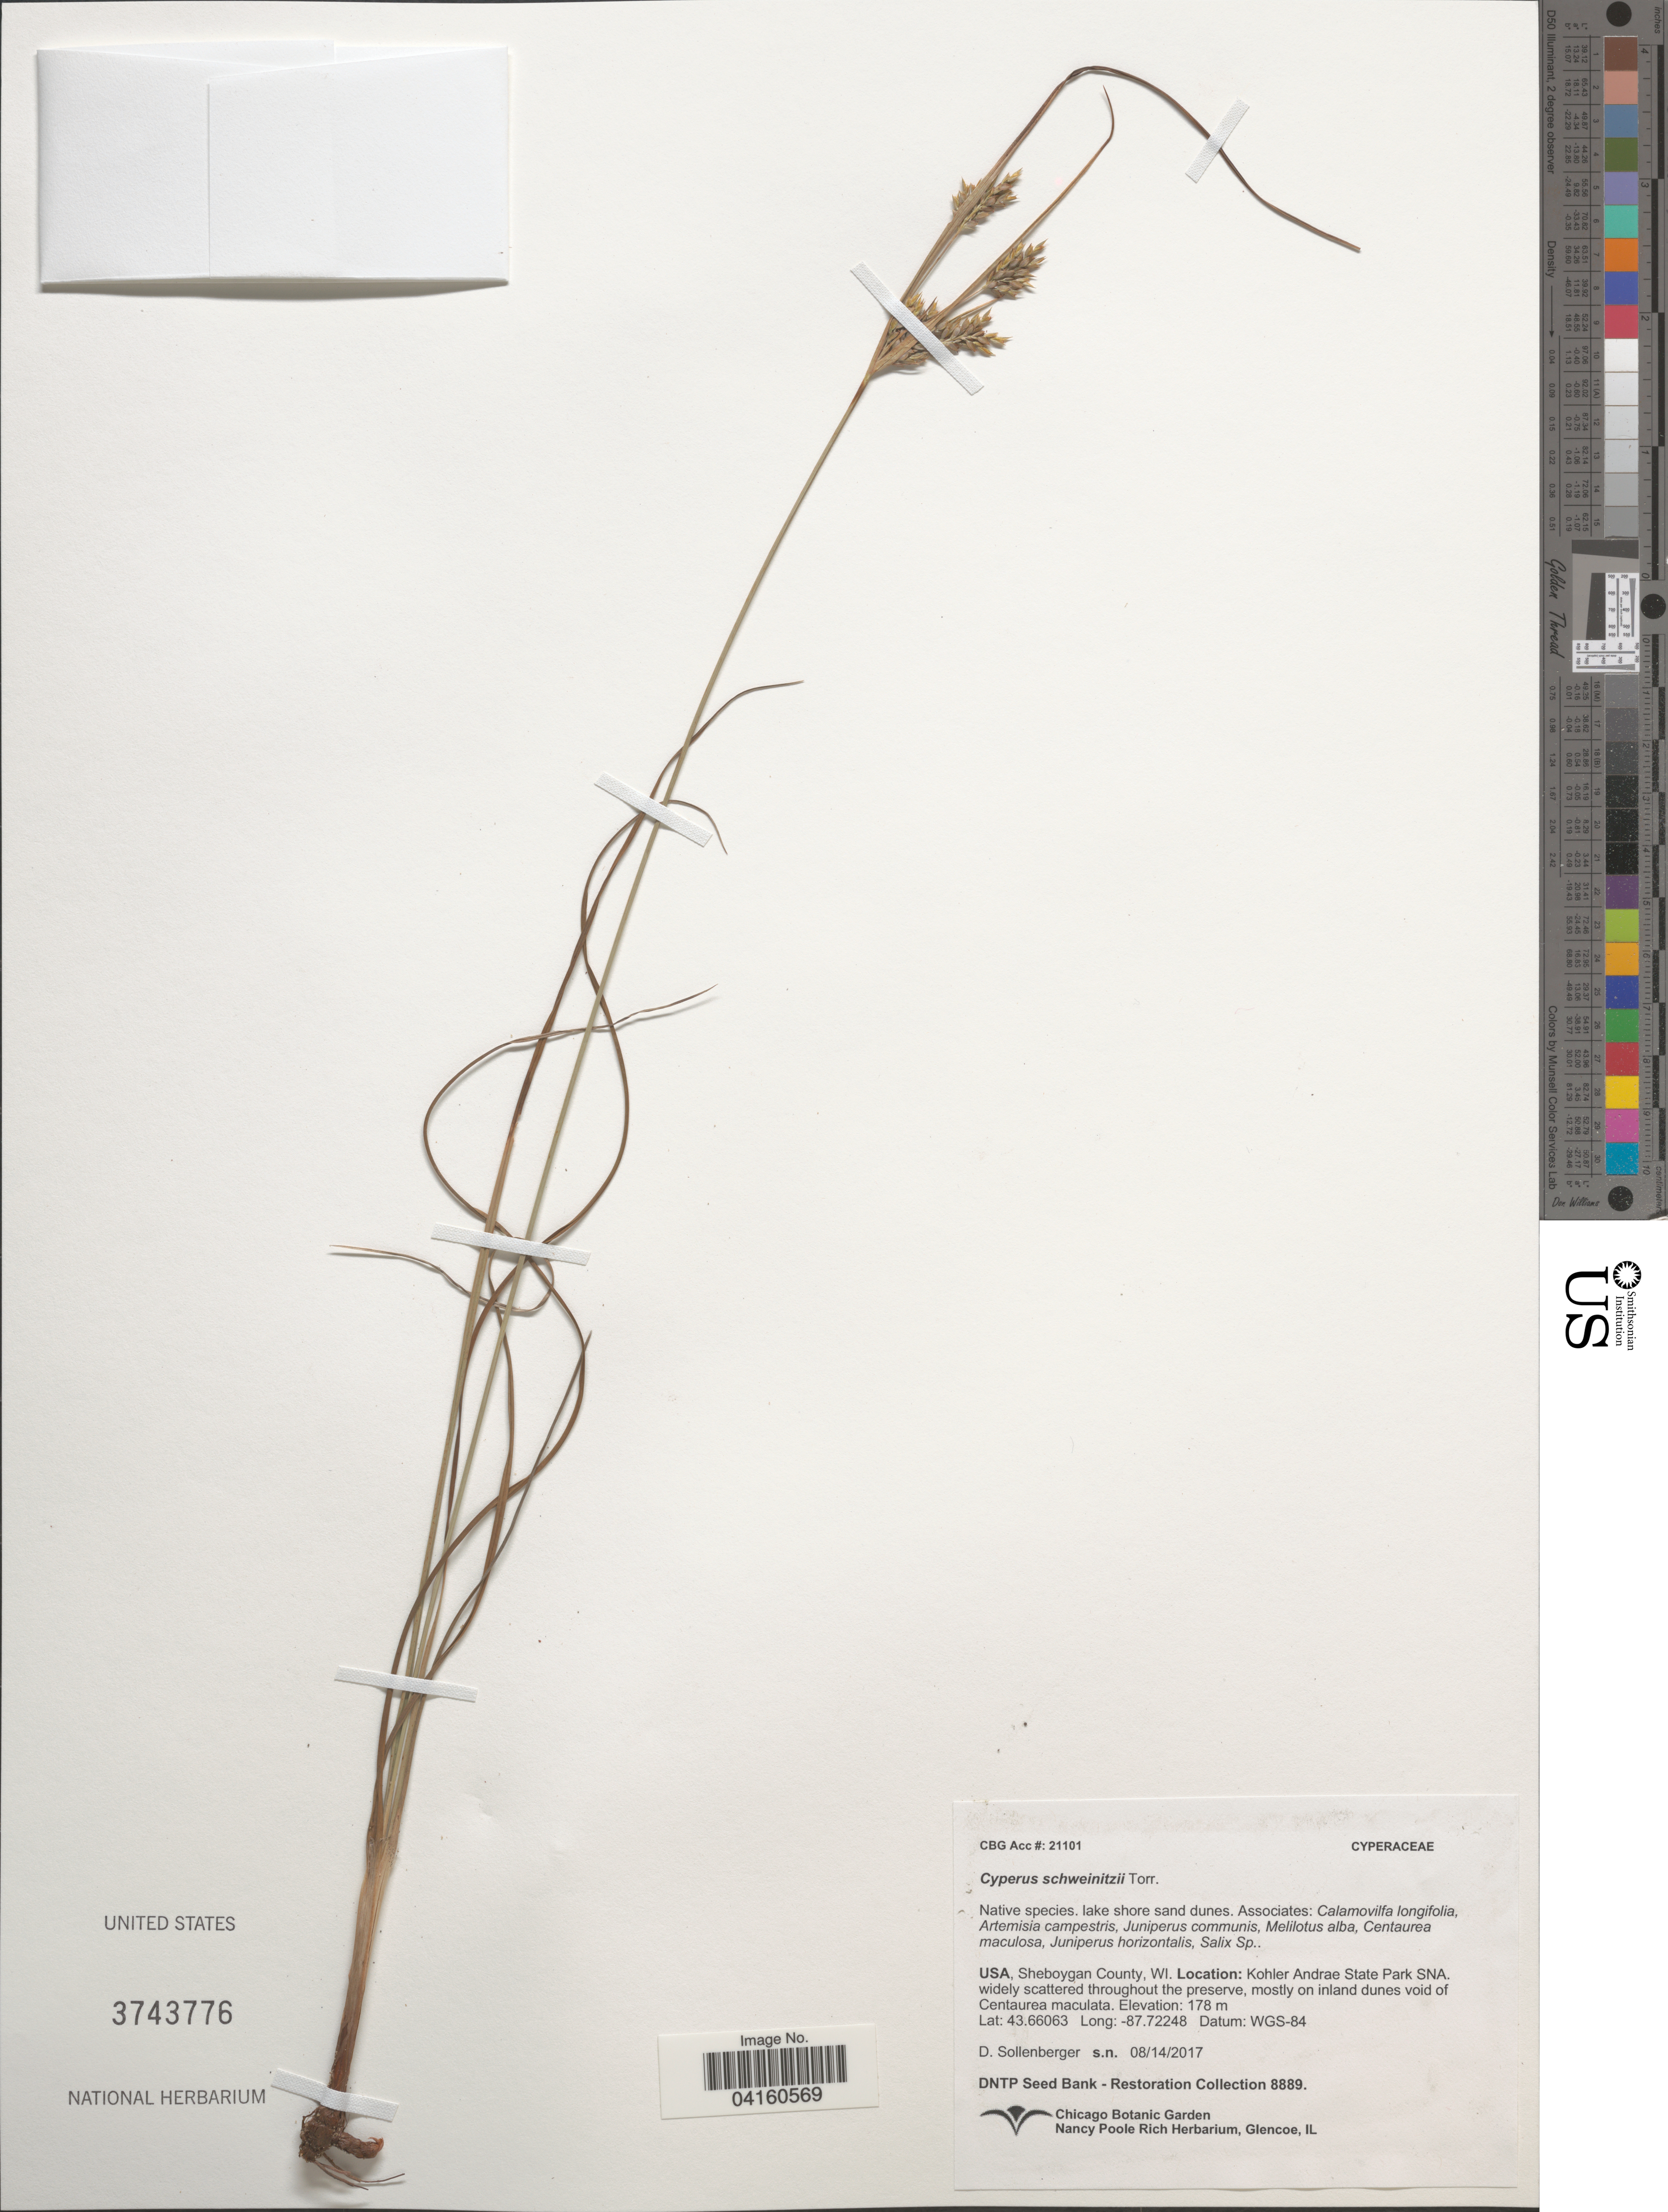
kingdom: Plantae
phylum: Tracheophyta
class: Liliopsida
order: Poales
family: Cyperaceae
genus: Cyperus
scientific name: Cyperus schweinitzii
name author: Torr.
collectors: D. Sollenberger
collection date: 2017-08-14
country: United States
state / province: Wisconsin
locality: Sheboygan County. Kohler Andrae State Park SNA.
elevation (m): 178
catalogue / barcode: US 3743776